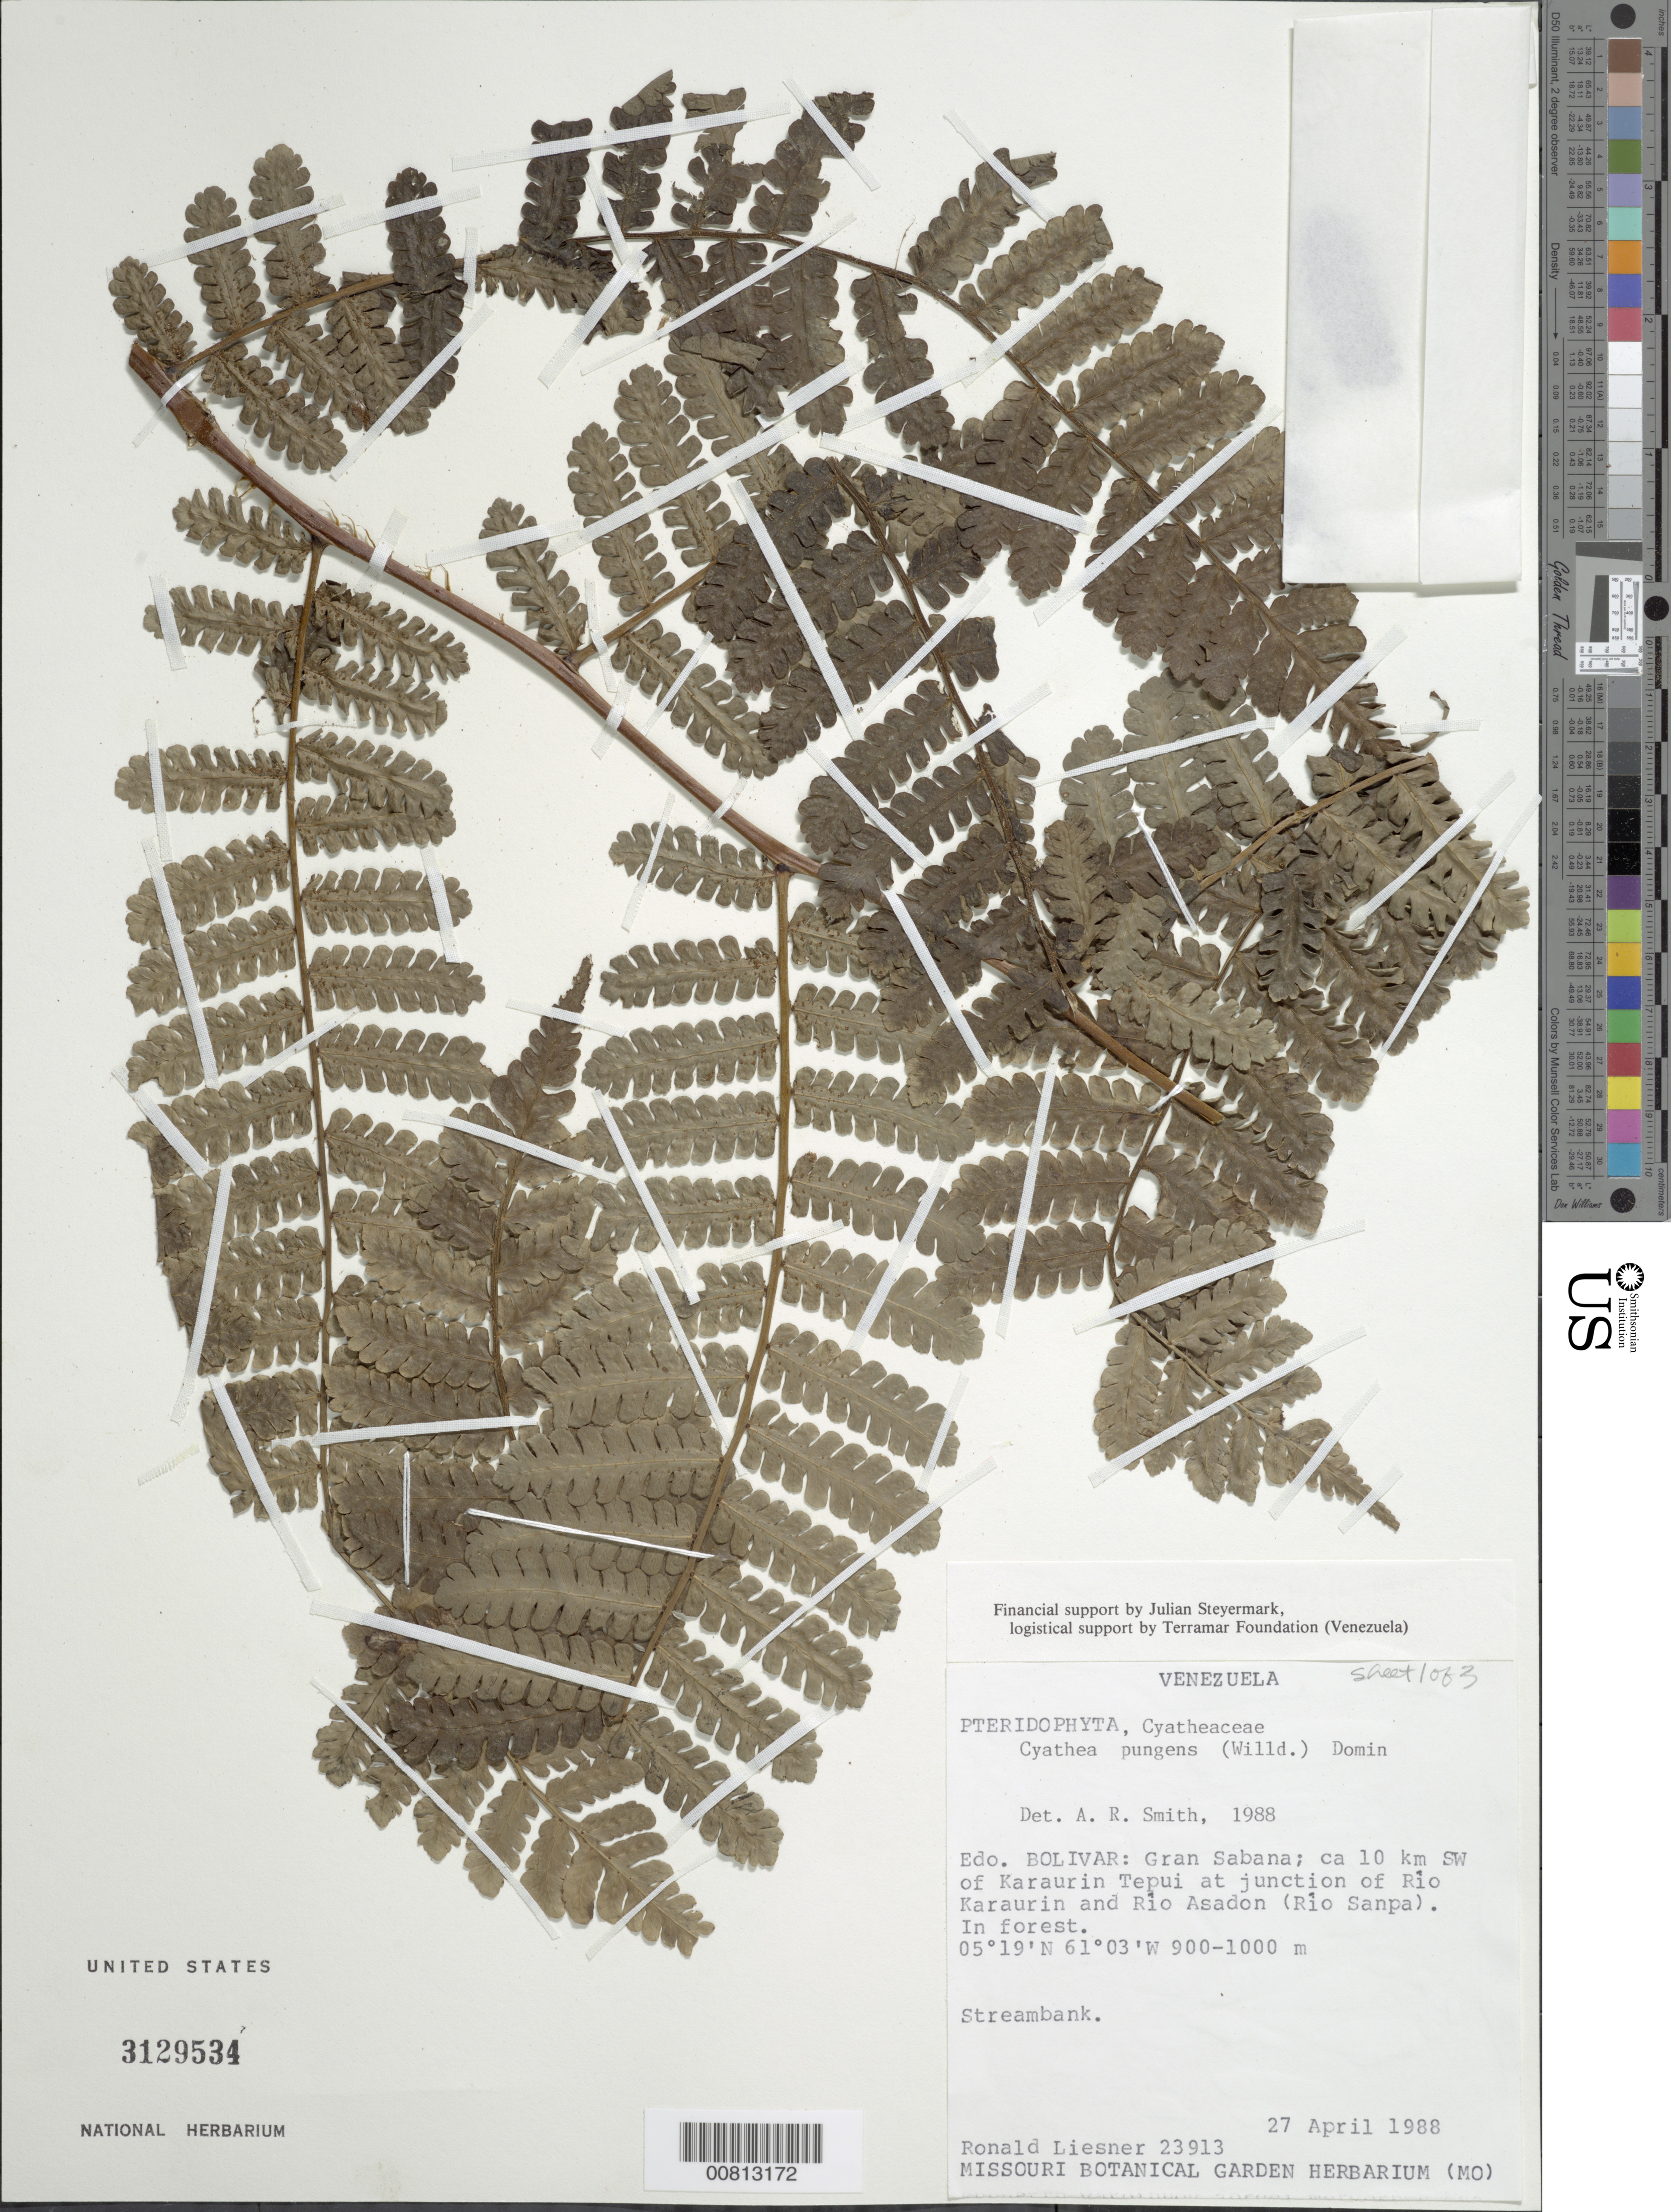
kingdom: Plantae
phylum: Tracheophyta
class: Polypodiopsida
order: Cyatheales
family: Cyatheaceae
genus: Cyathea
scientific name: Cyathea pungens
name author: (Willd.) Domin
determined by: Smith, Alan R., (UC)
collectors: R. L. Liesner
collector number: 23913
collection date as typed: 27-Apr-88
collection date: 1988-04-27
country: Venezuela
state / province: Bolívar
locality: Gran Sabana, ca 10 km SW of Karaurin tepuí at junction of Río Karaurin and Río Asadon (Río Sanpa)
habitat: Streambank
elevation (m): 900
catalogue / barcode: US 3129534